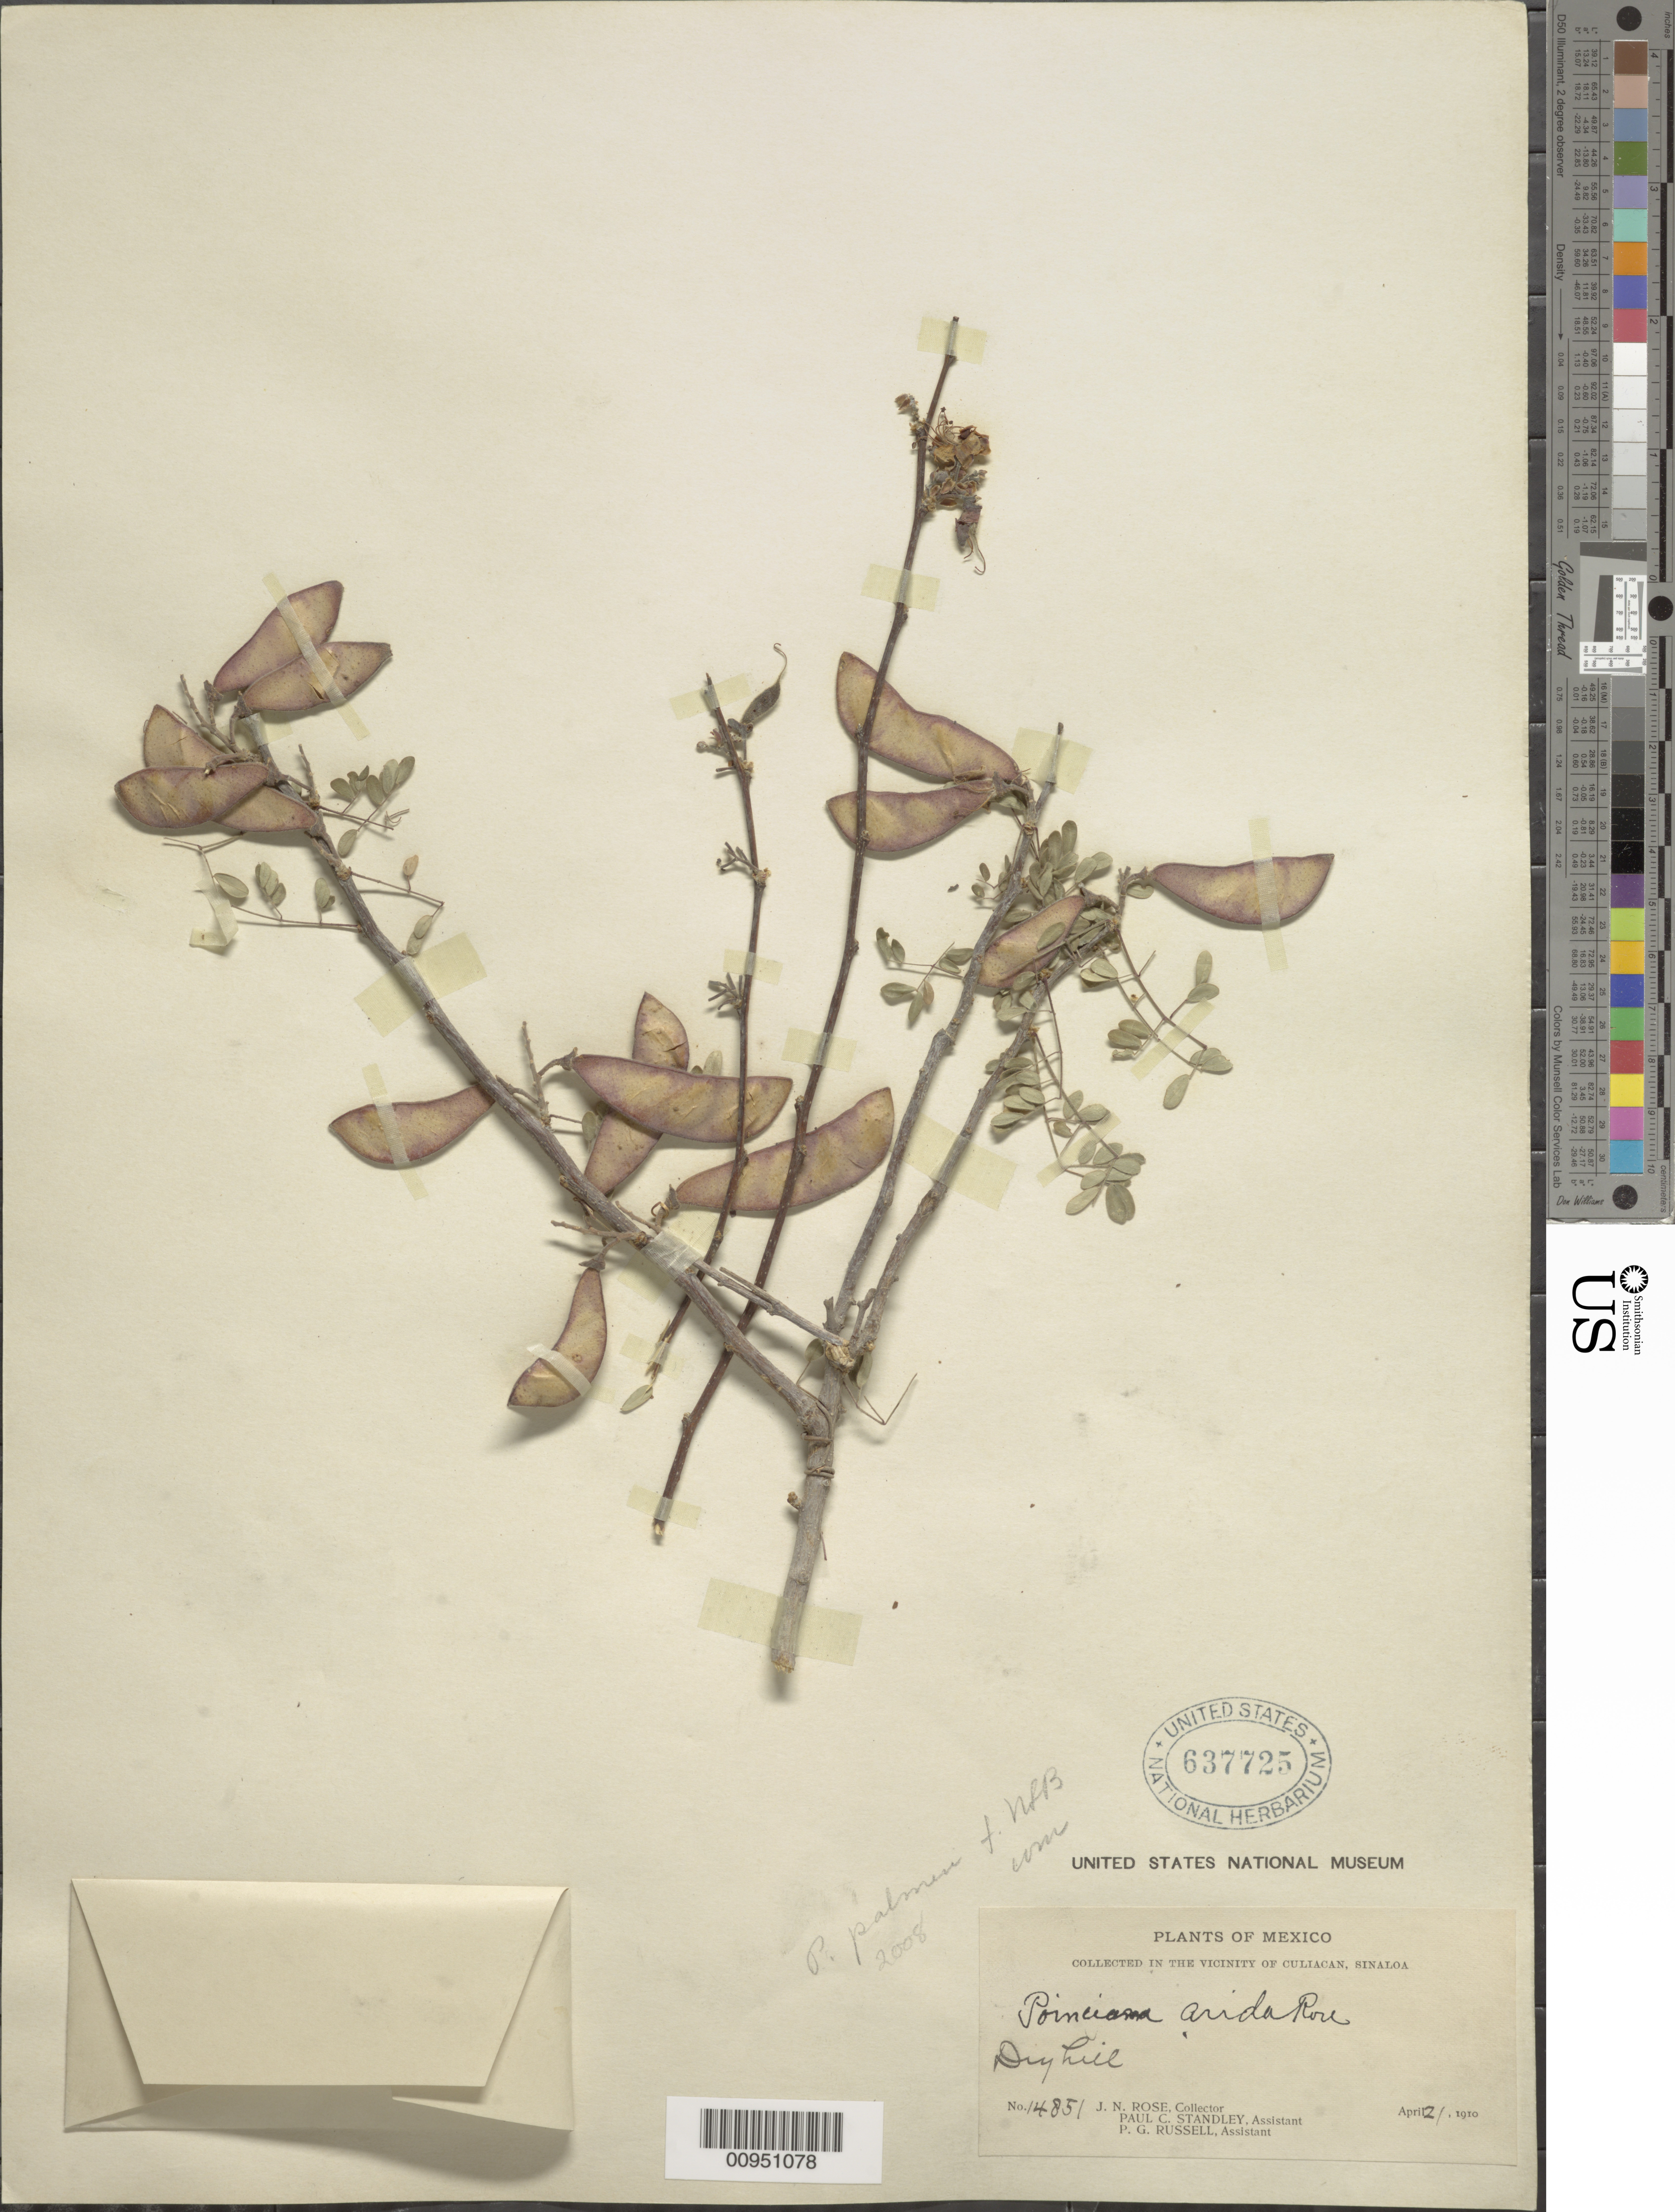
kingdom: Plantae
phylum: Tracheophyta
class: Magnoliopsida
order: Fabales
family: Fabaceae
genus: Poinciana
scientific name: Poinciana palmeri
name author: (S. Watson) Rose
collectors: J. N. Rose, P. C. Standley & P. G. Russell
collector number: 14851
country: Mexico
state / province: Sinaloa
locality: Culiacan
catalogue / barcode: US 637725